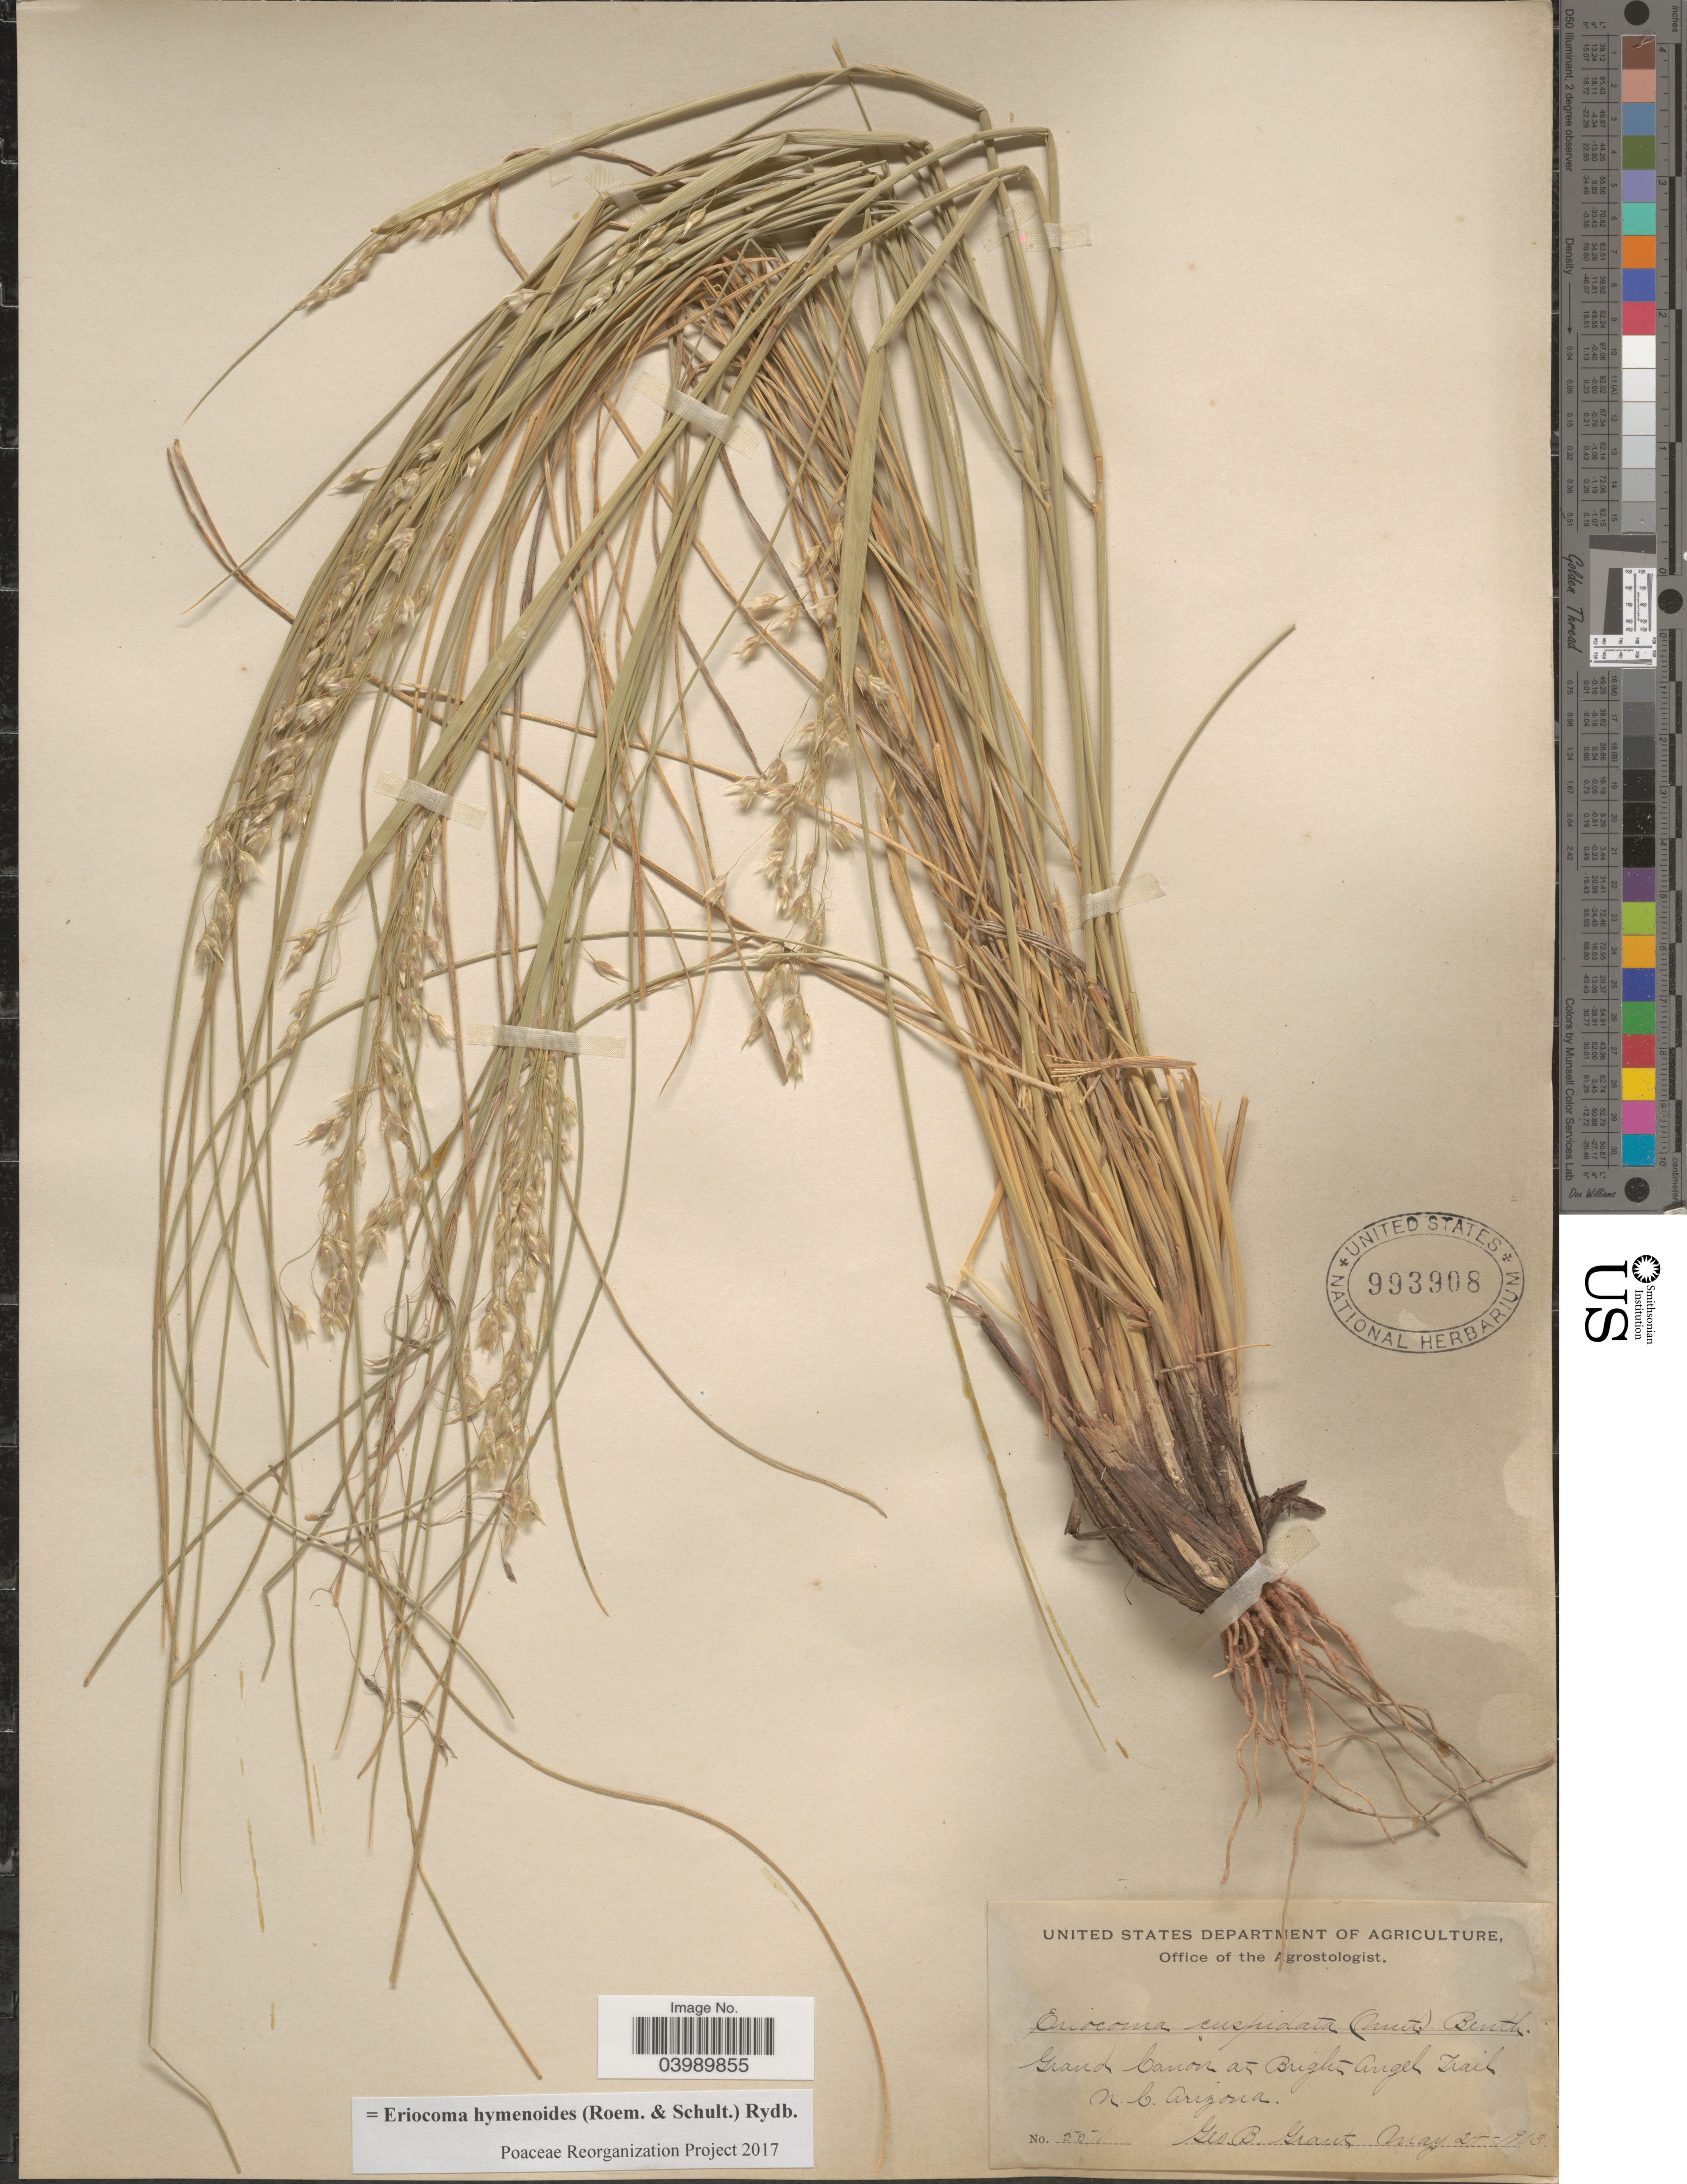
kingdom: Plantae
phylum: Tracheophyta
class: Liliopsida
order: Poales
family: Poaceae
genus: Eriocoma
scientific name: Eriocoma hymenoides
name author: (Roem. & Schult.) Rydb.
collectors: G. Grant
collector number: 5511*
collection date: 1903-05-24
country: United States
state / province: Arizona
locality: Grand Canon at Bright Angel Trail N.C. Arizona.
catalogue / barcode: US 993908